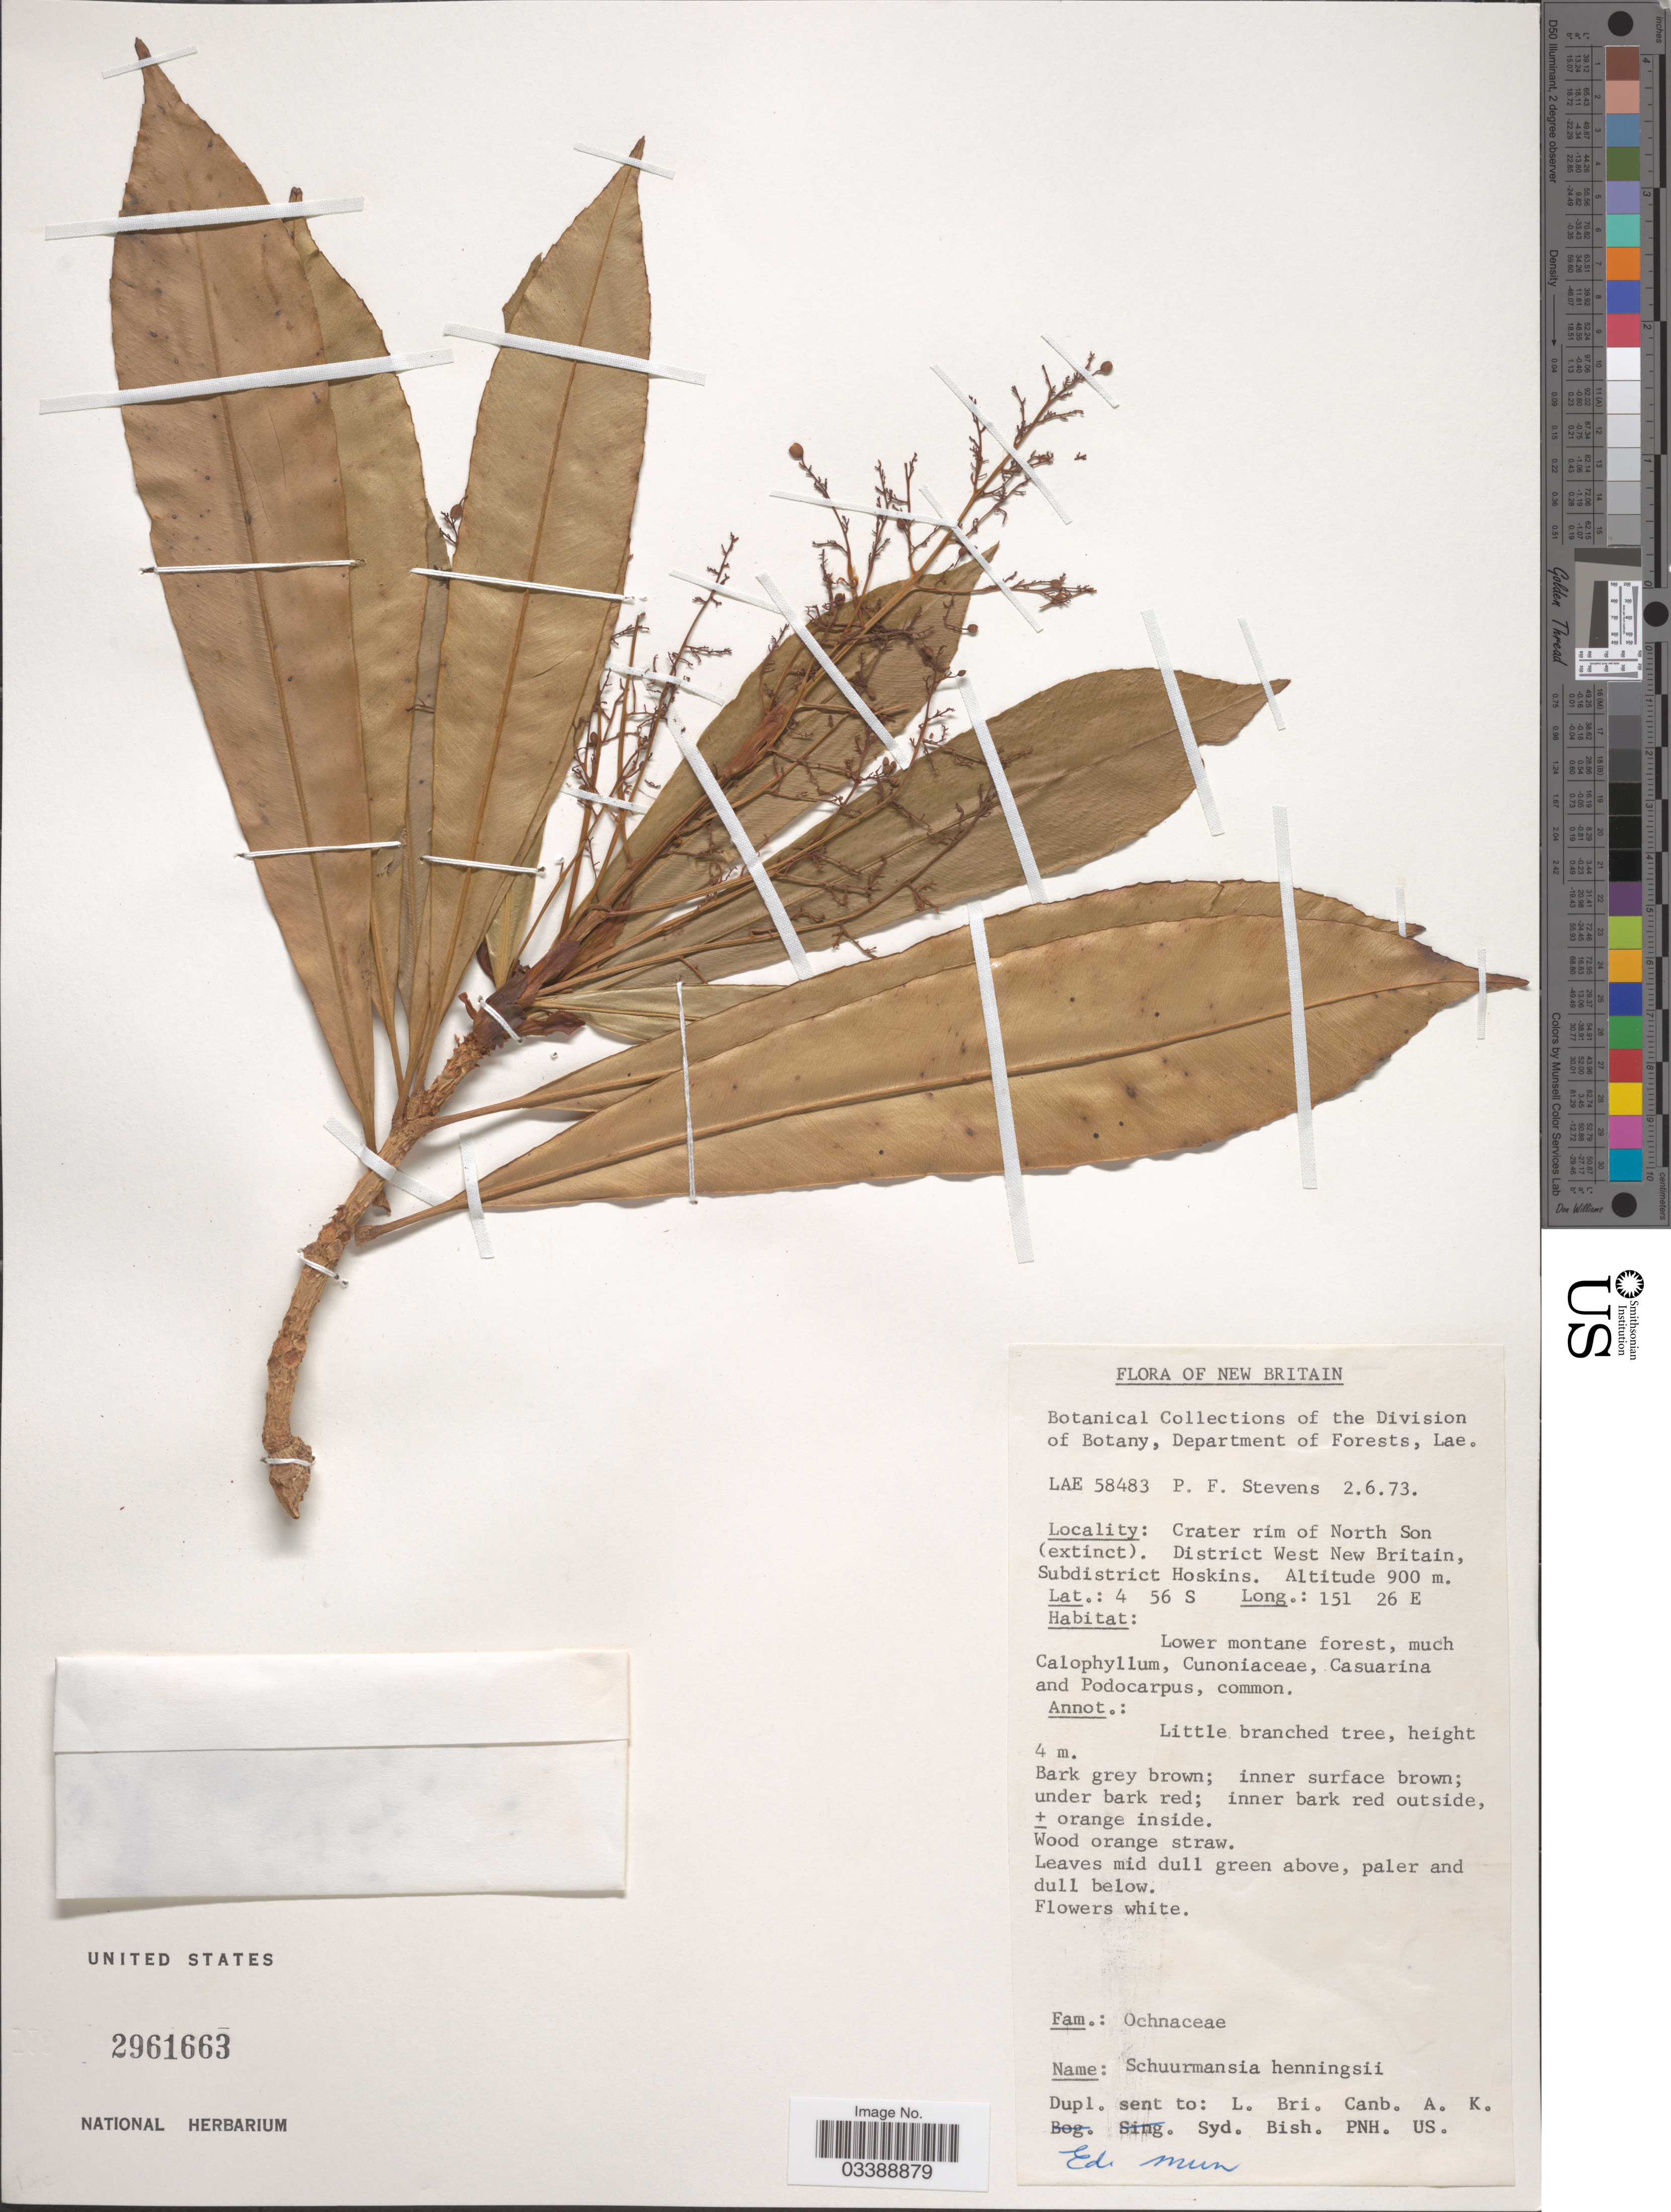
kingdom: Plantae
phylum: Tracheophyta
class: Magnoliopsida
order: Malpighiales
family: Ochnaceae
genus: Schuurmansia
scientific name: Schuurmansia henningsii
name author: K. Schum.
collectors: P. F. Stevens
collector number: LAE58483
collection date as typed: Transcribed d/m/y: 2/6/73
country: Papua New Guinea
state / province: West New Britain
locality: Crater rim of North Son (extinct). District West New Britain, Subdistrict Hoskins.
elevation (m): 900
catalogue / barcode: US 2961663